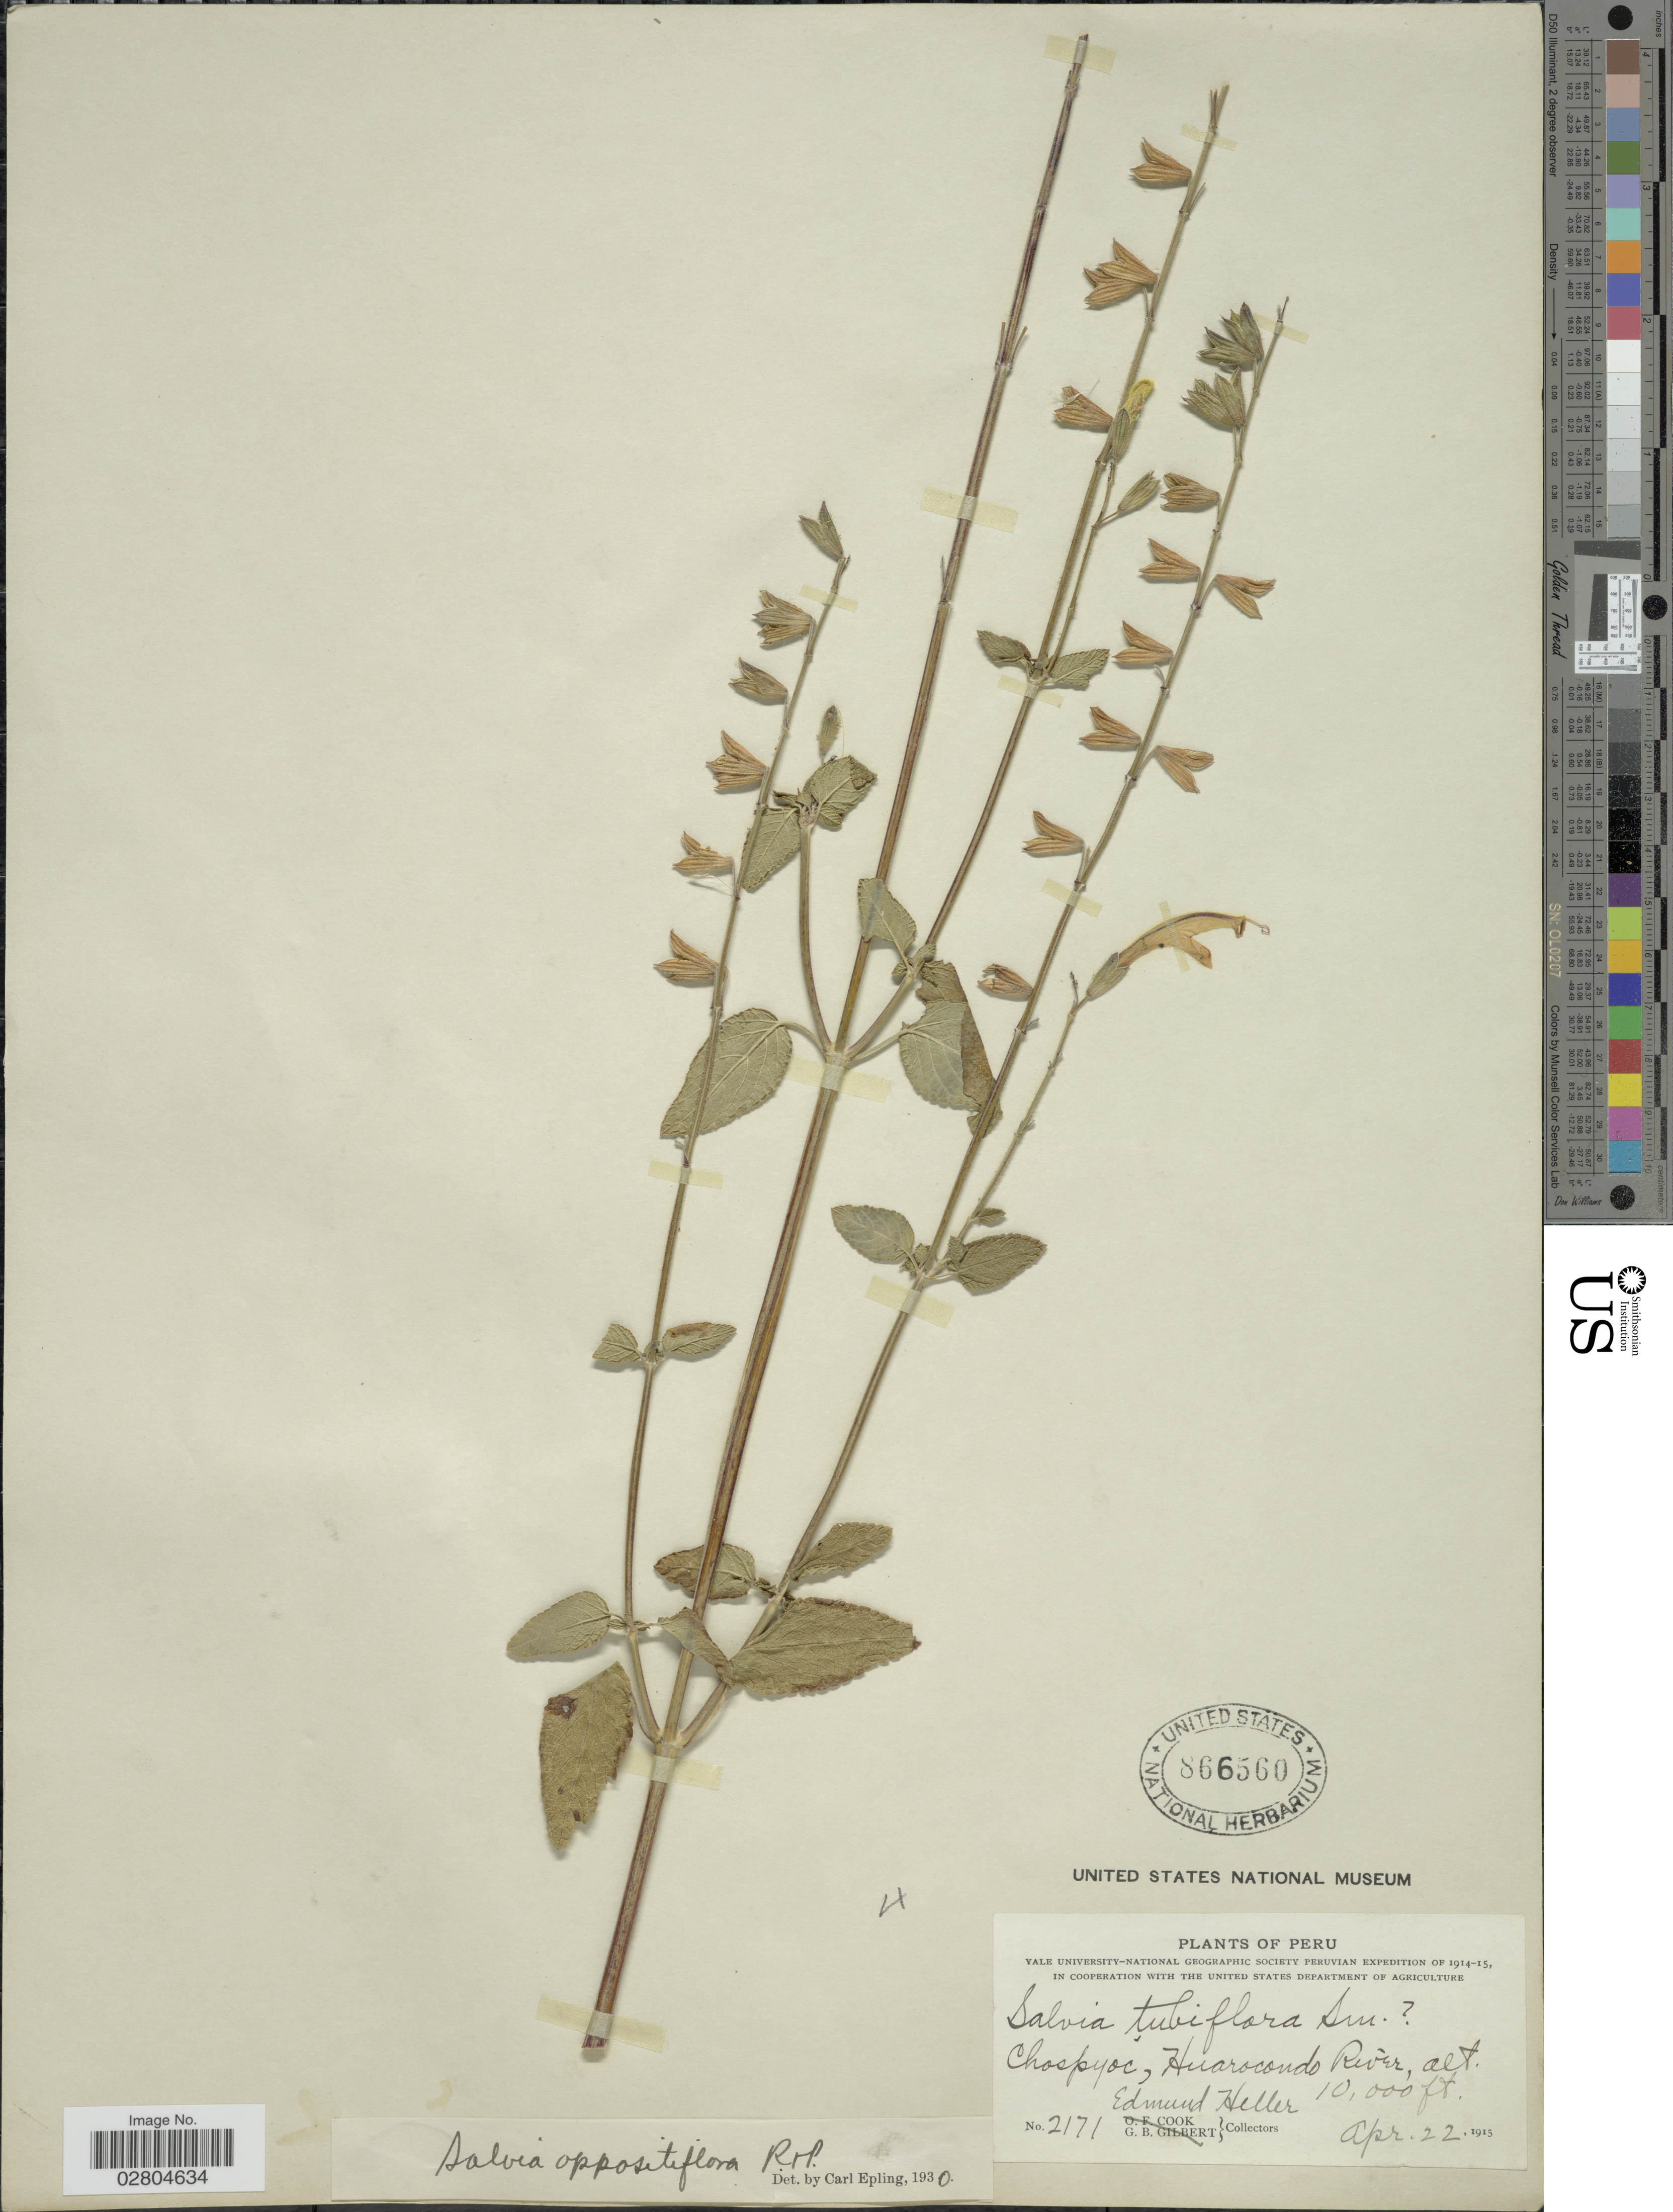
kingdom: Plantae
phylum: Tracheophyta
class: Magnoliopsida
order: Lamiales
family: Lamiaceae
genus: Salvia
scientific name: Salvia oppositiflora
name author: Ruiz & Pav.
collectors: E. Heller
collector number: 2171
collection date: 1915-04-22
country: Peru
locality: Chospyoc, Huarocondo River.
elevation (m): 3048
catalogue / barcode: US 866560